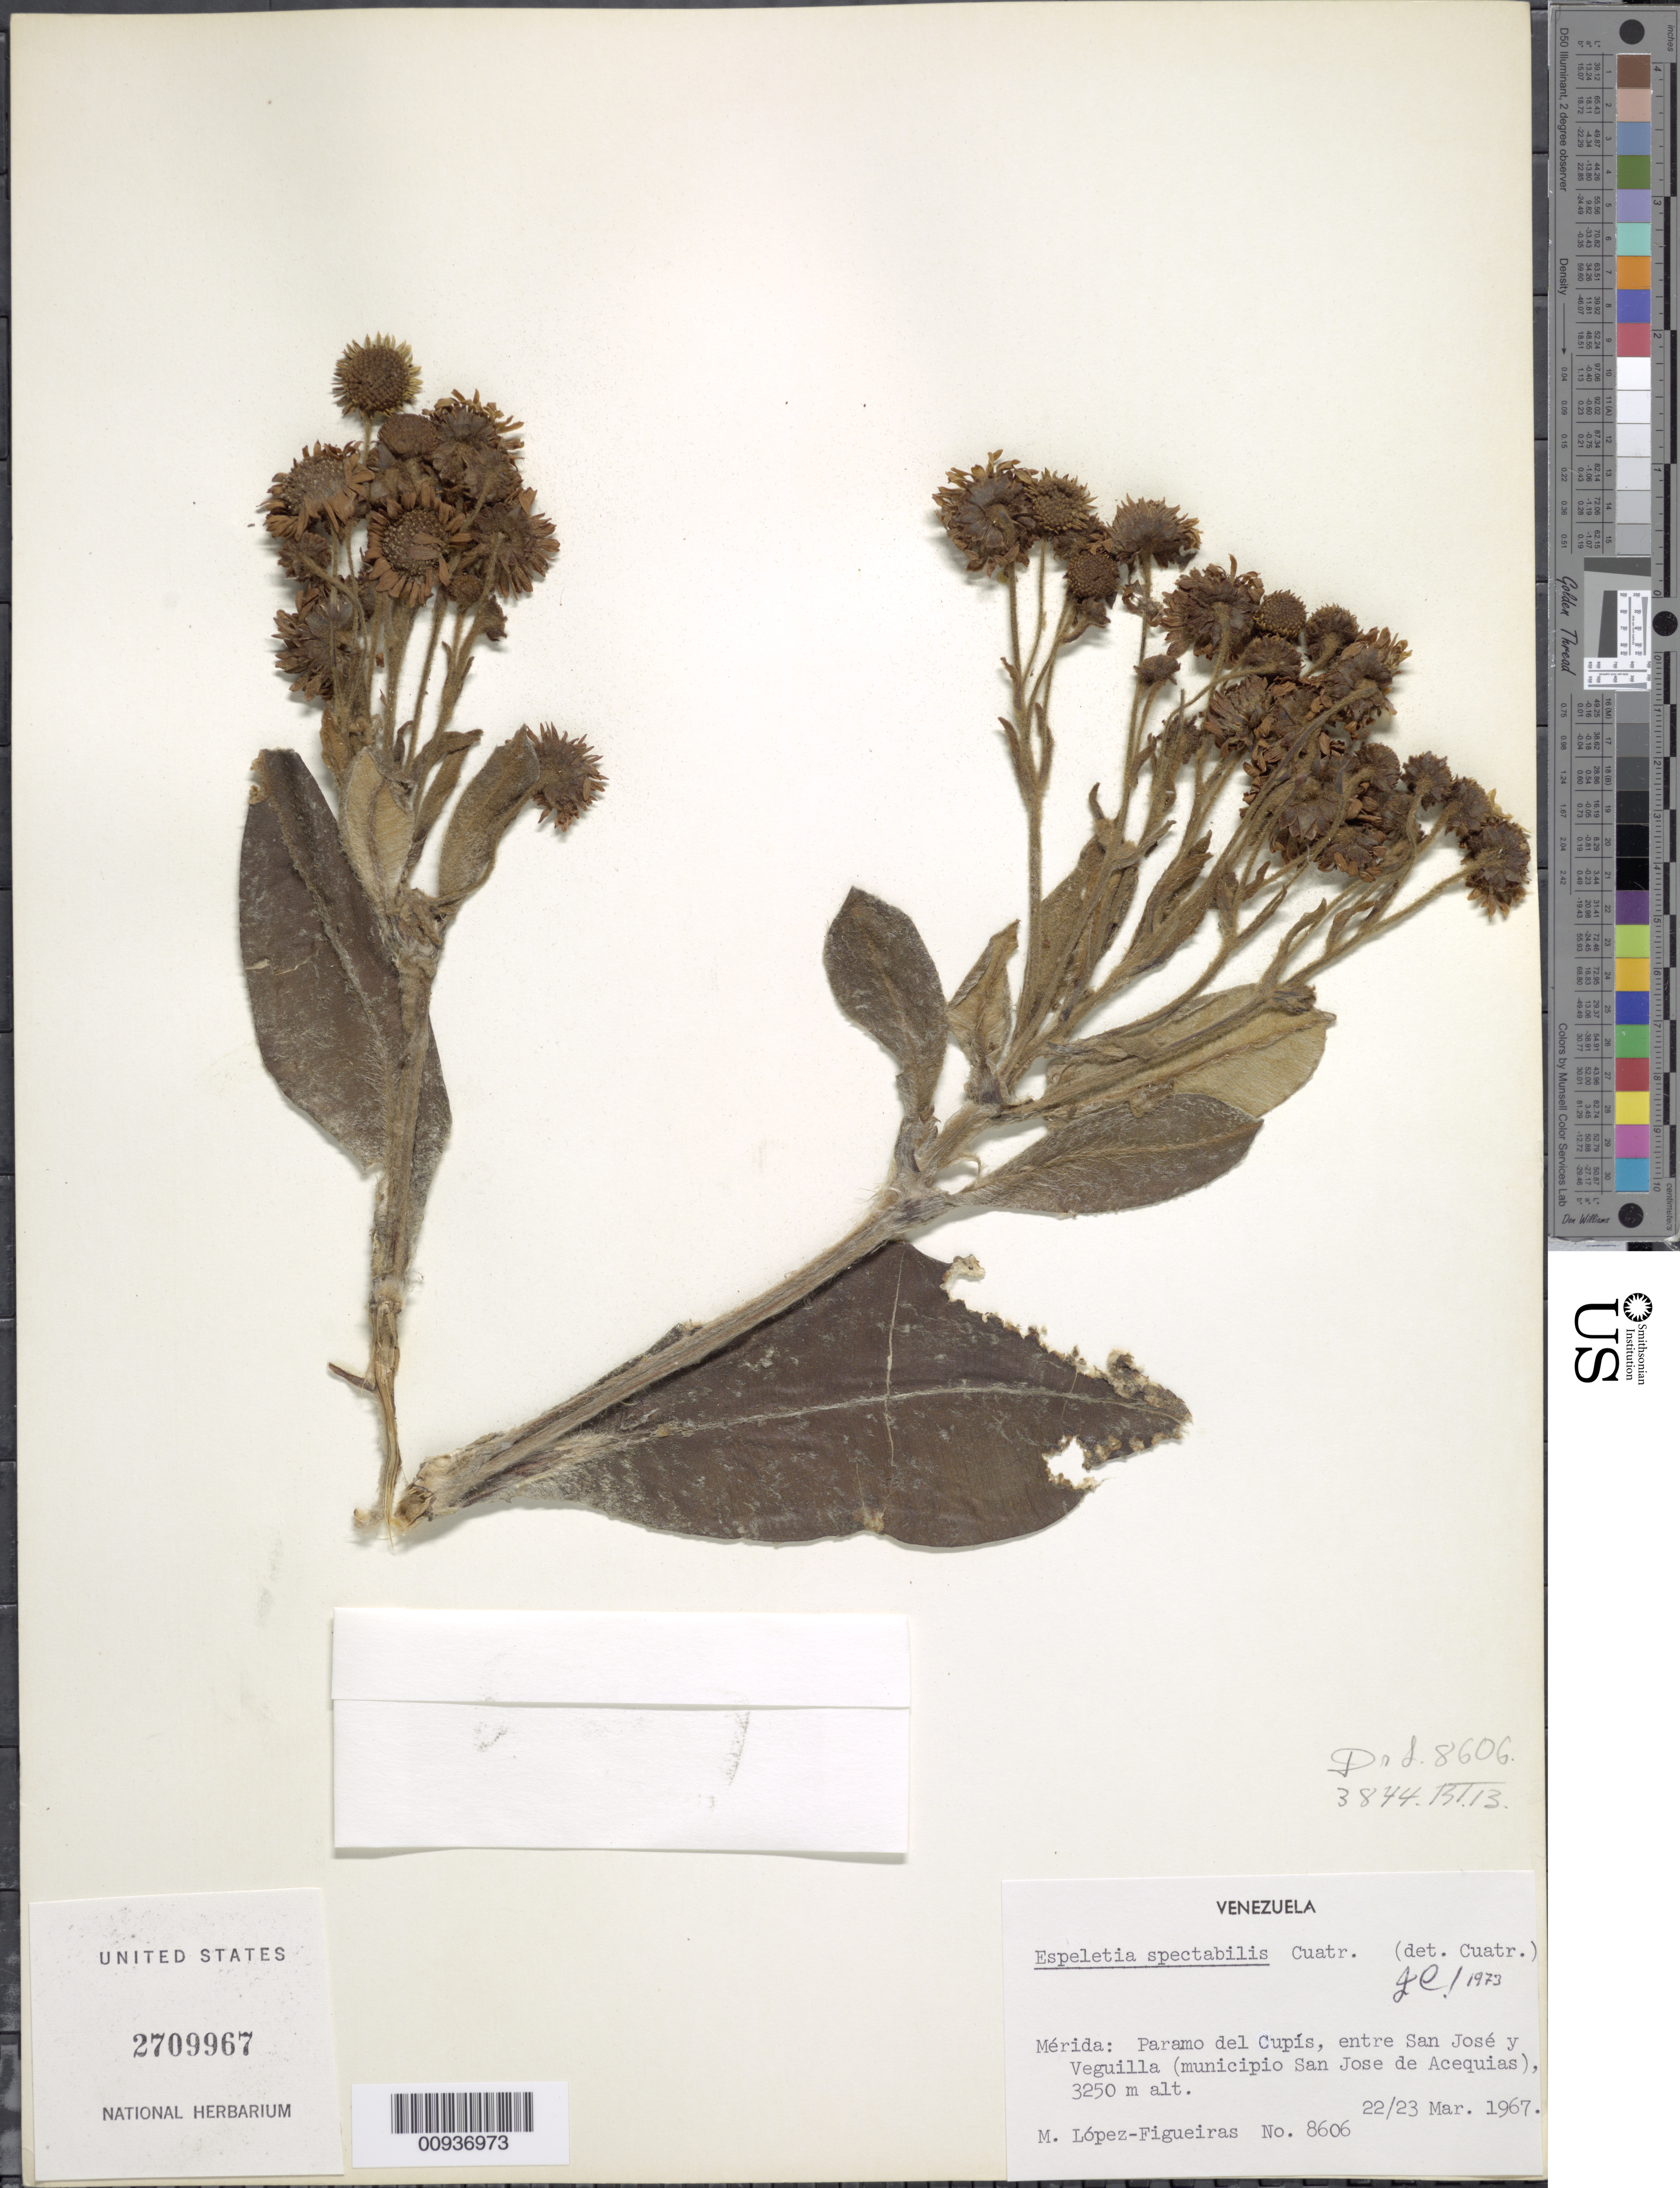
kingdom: Plantae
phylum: Tracheophyta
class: Magnoliopsida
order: Asterales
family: Asteraceae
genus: Libanothamnus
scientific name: Libanothamnus spectabilis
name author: (Cuatrec.) Cuatrec.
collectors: M. López Figueiras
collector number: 8606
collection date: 1967-03-22/1967-03-23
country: Venezuela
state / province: Mérida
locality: Paramo del Cupis, entre San Jose y Veguilla (Municipio San Jose de Acequias)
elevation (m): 3250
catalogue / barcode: US 2709967